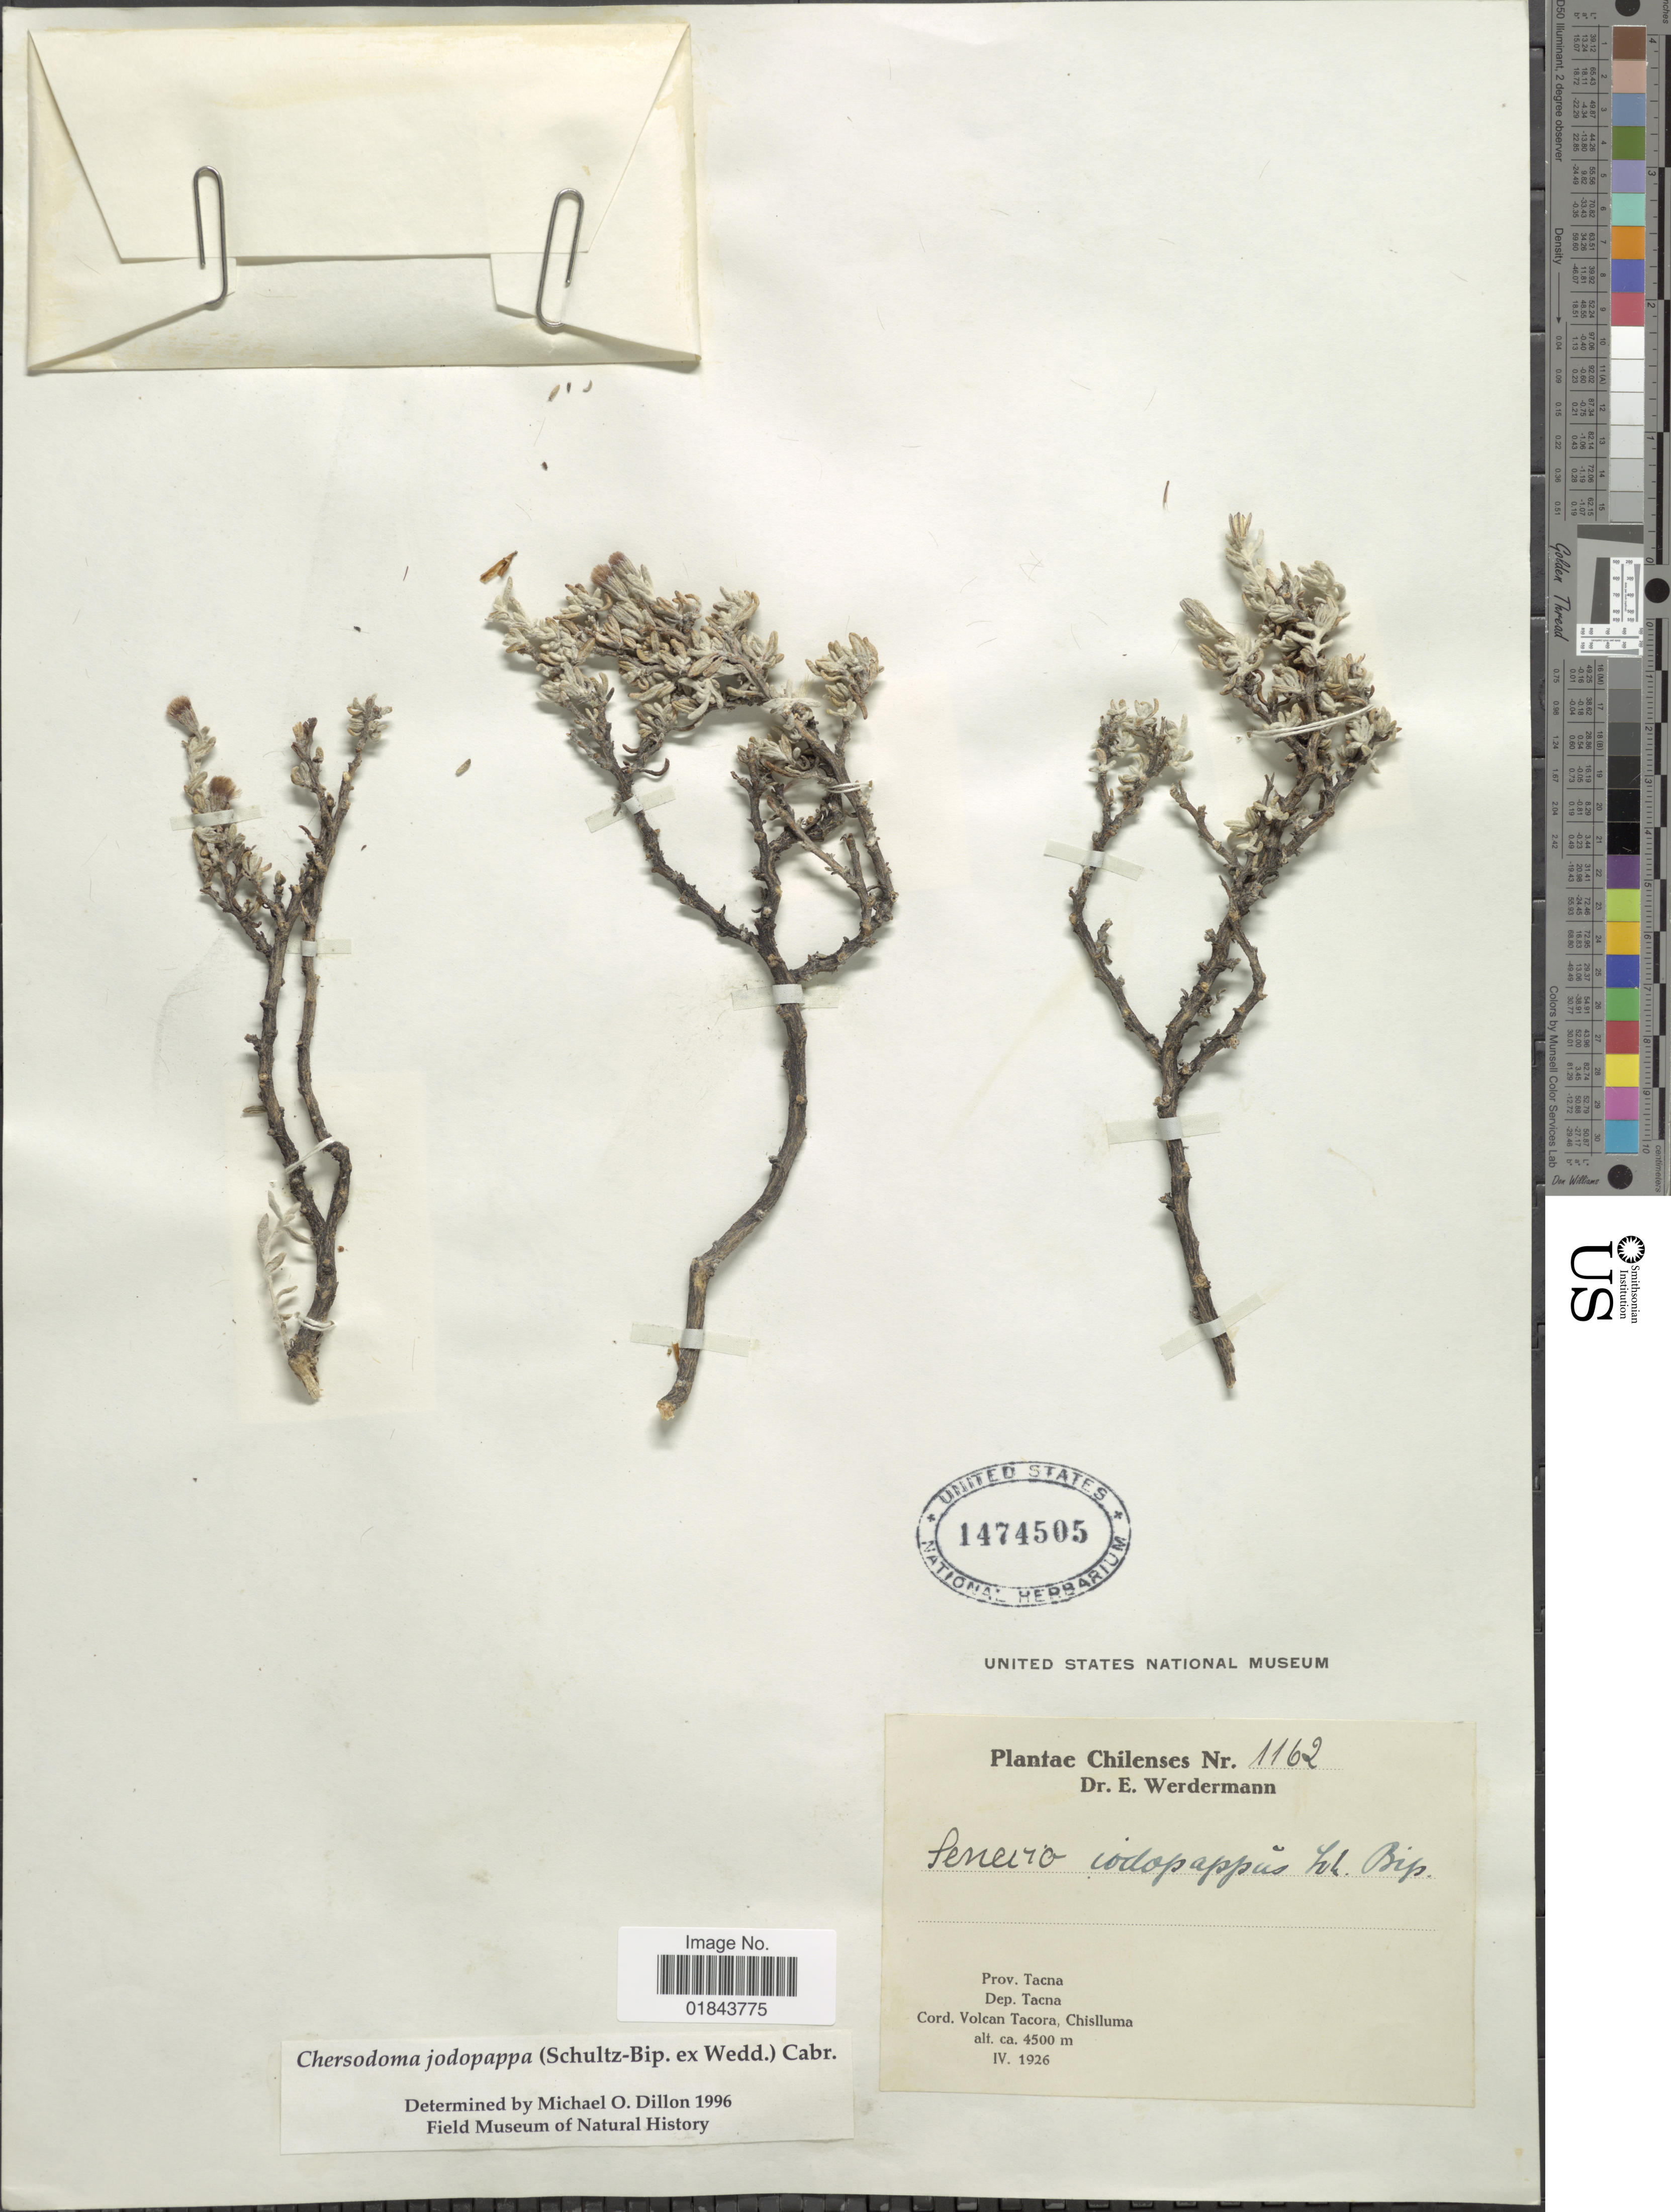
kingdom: Plantae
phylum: Tracheophyta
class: Magnoliopsida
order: Asterales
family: Asteraceae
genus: Chersodoma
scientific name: Chersodoma jodopappa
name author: (Sch. Bip.) Cabrera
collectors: E. Werdermann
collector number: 1162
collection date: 1926-04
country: Peru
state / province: Tacna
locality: Prov. Tacna. Dep. Tacna. Cord. Volcan Tacora, Chislluma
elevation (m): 4500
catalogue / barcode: US 1474505